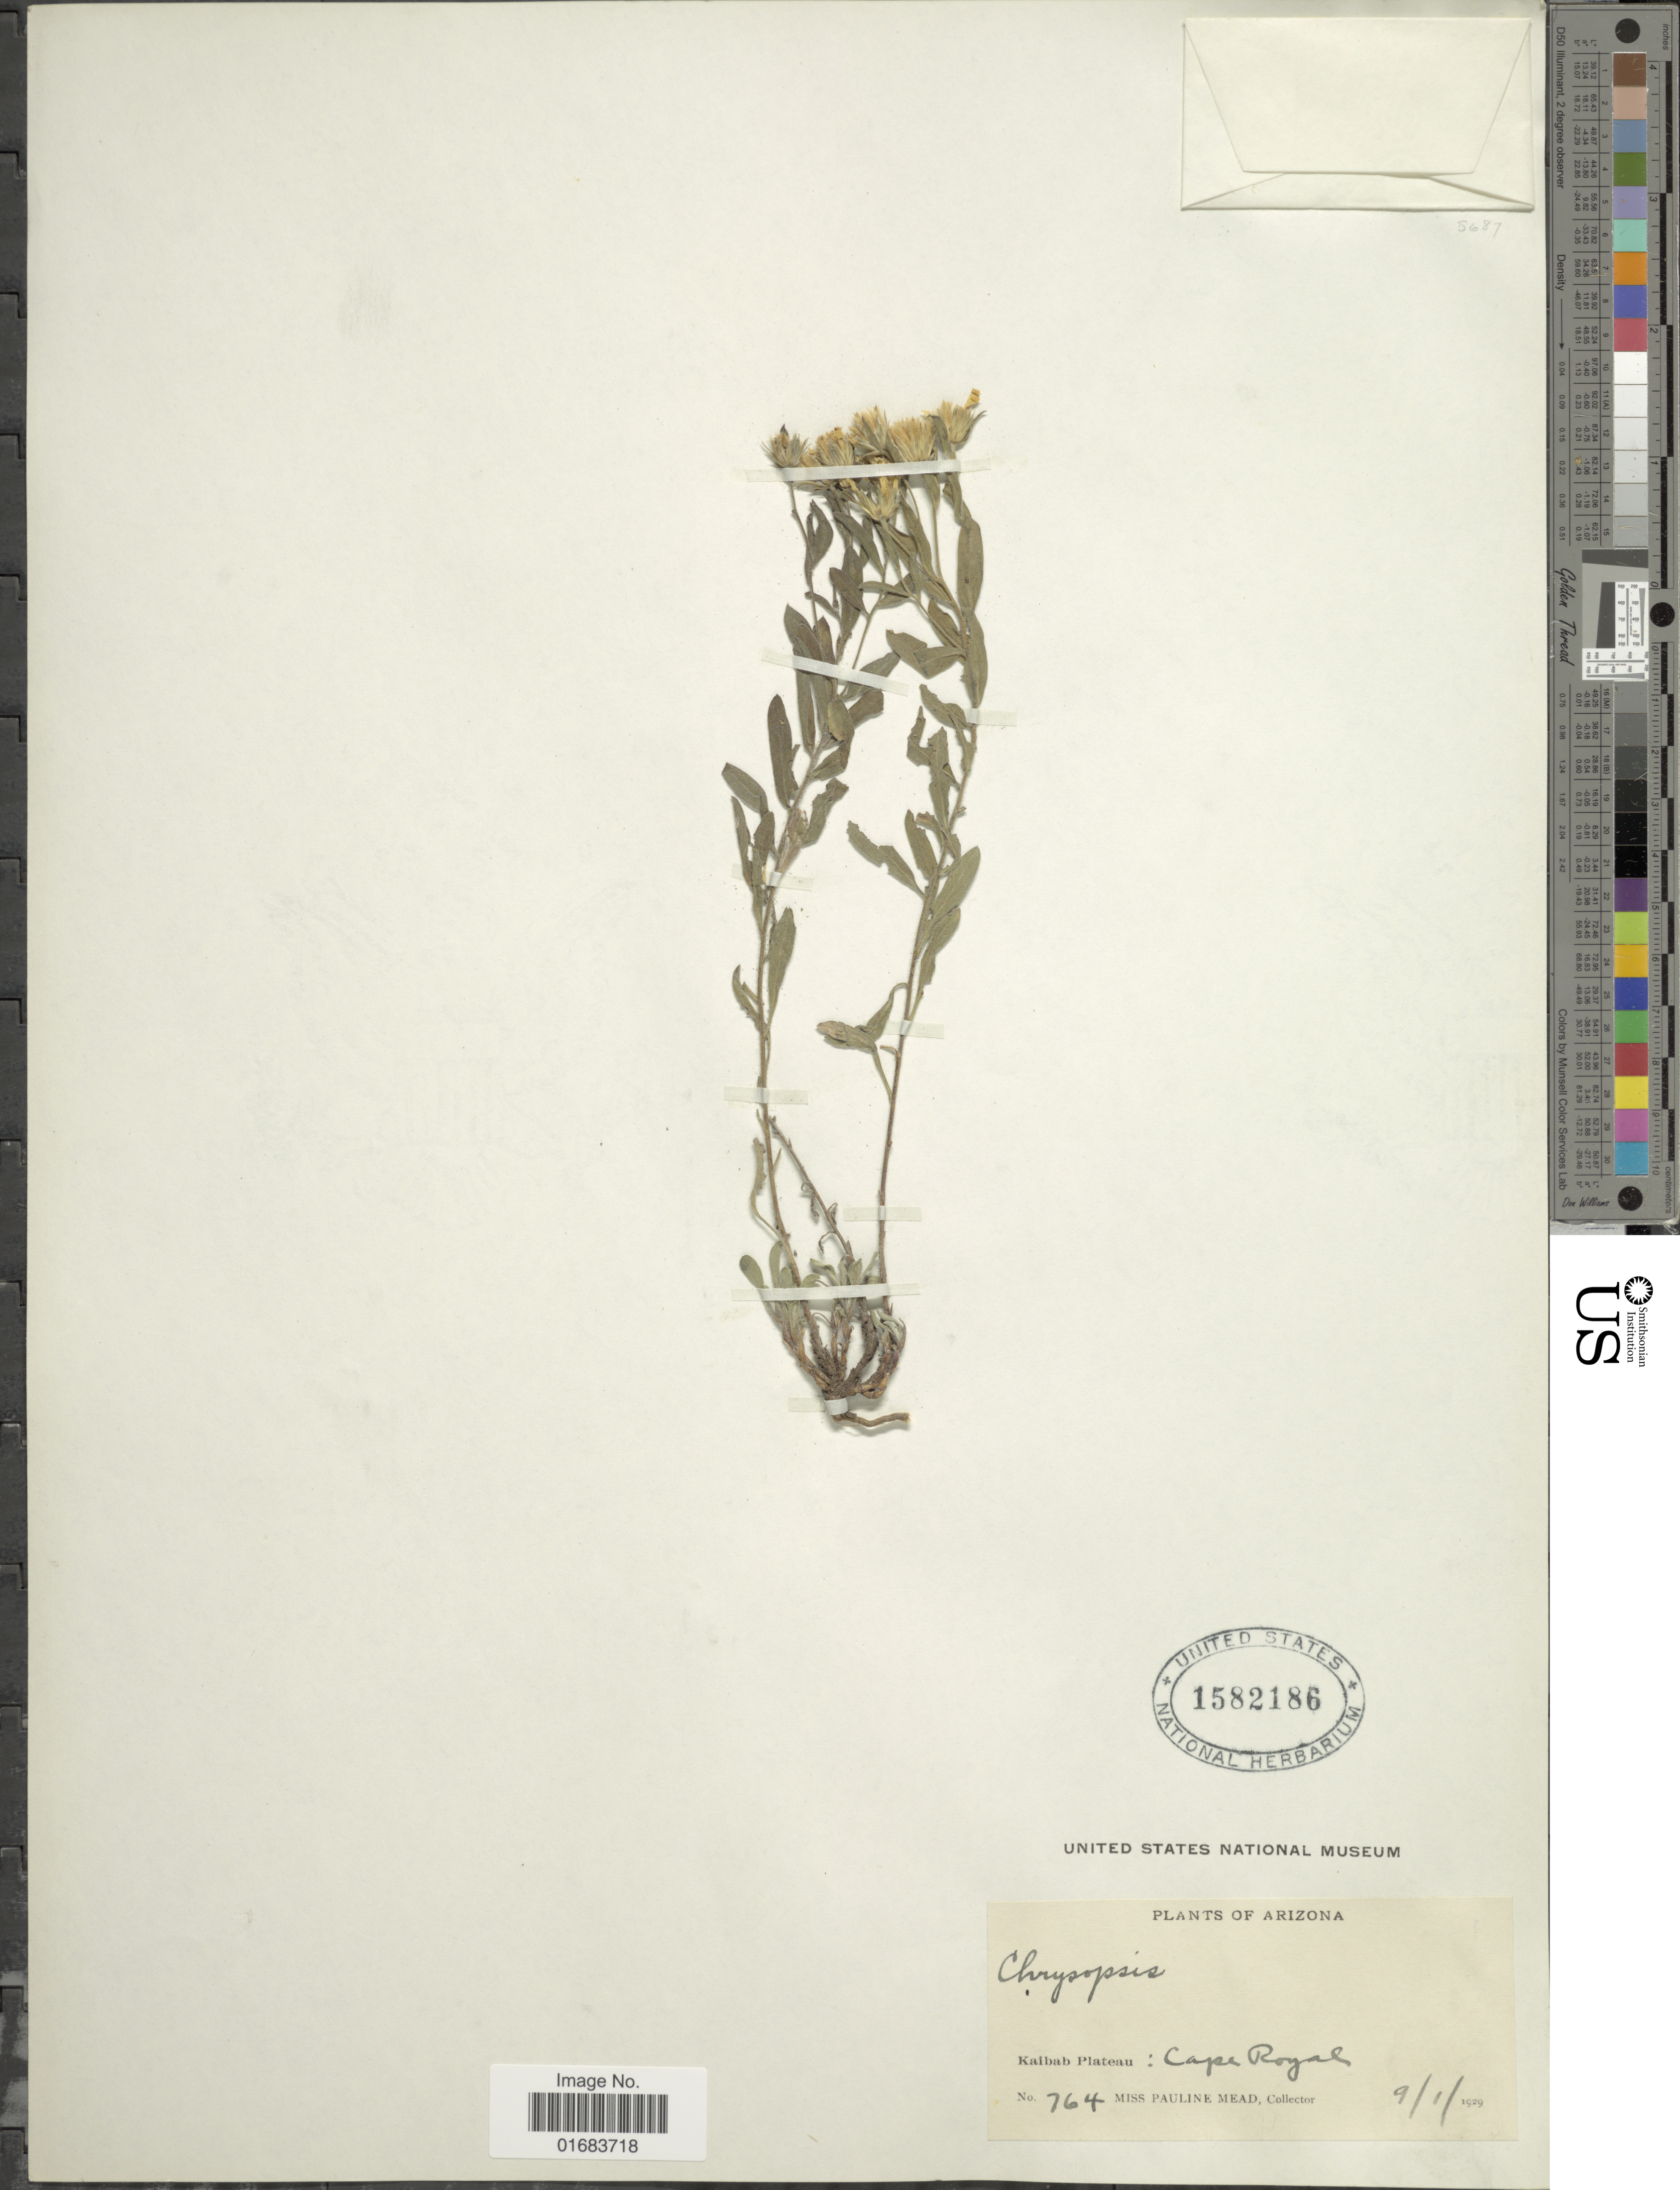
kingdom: Plantae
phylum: Tracheophyta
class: Magnoliopsida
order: Asterales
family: Asteraceae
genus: Chrysopsis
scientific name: Chrysopsis sp.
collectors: P. Mead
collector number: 764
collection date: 1929-09-01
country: United States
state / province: Arizona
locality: Kaibab Plateau: Cape Royal.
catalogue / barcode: US 1582186